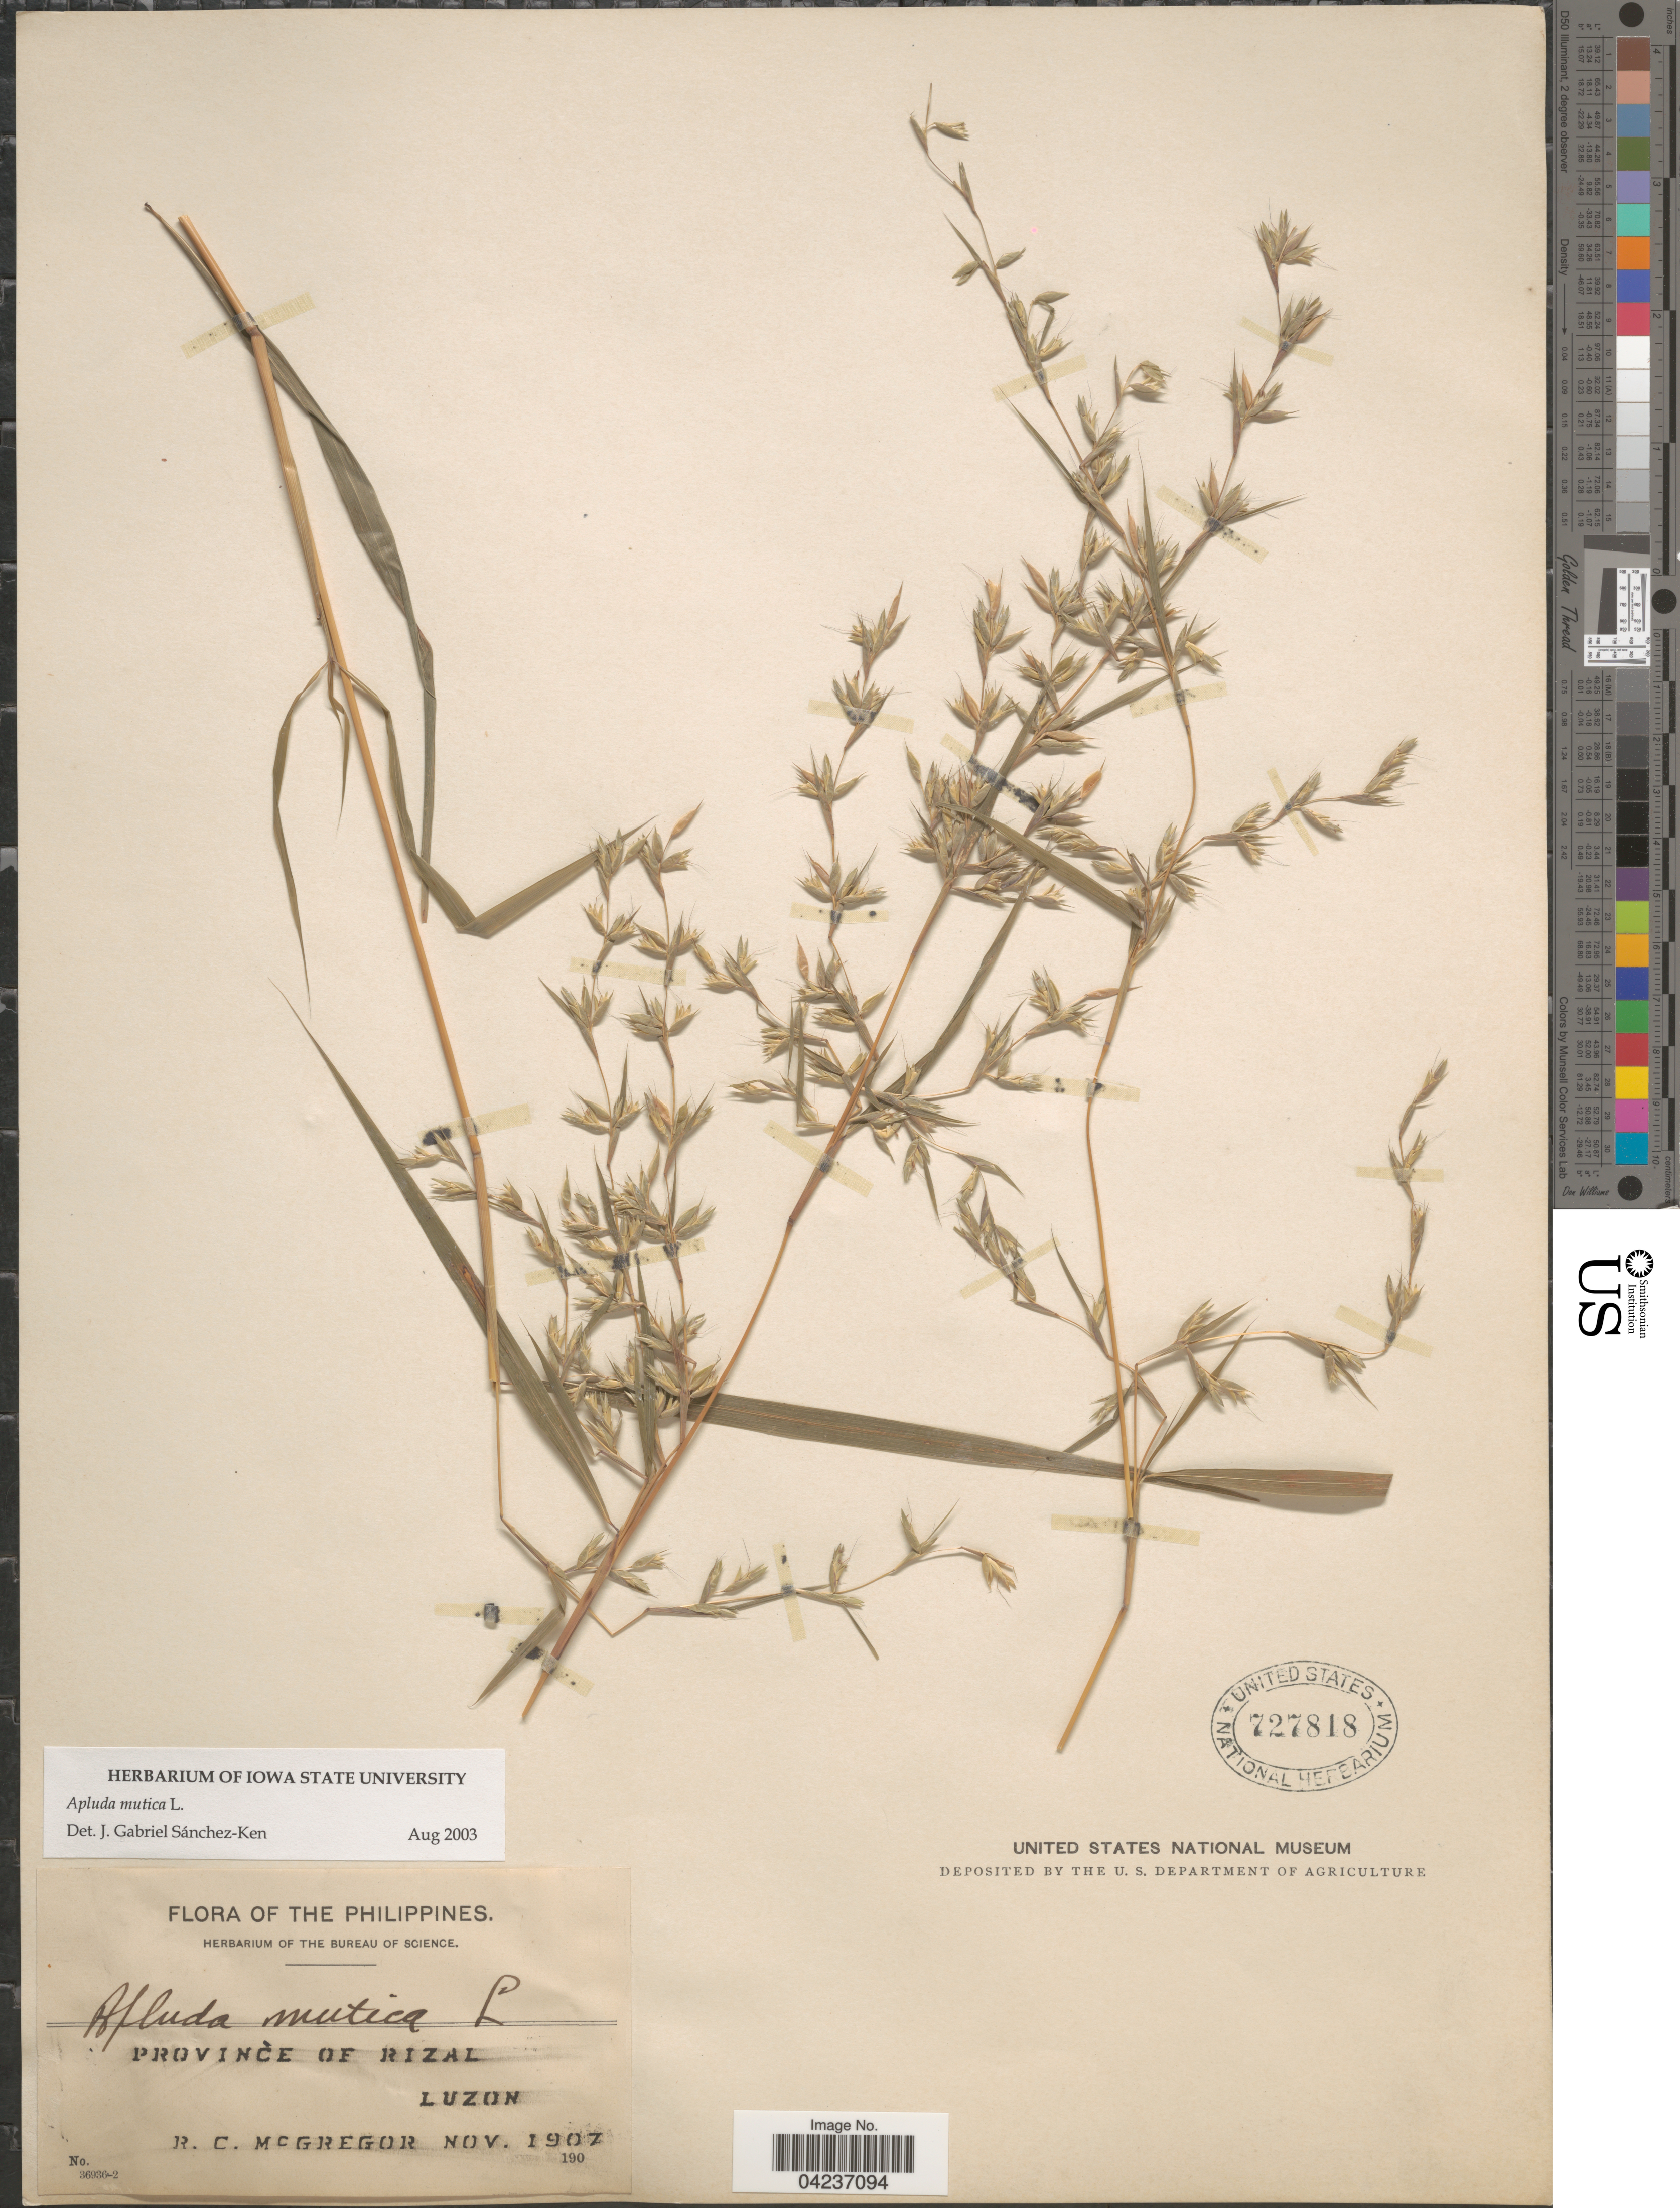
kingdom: Plantae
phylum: Tracheophyta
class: Liliopsida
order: Poales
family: Poaceae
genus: Apluda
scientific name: Apluda mutica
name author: L.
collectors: R. C. McGregor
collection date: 1907-11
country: Philippines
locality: Province of Rizal. Luzon.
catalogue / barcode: US 727818